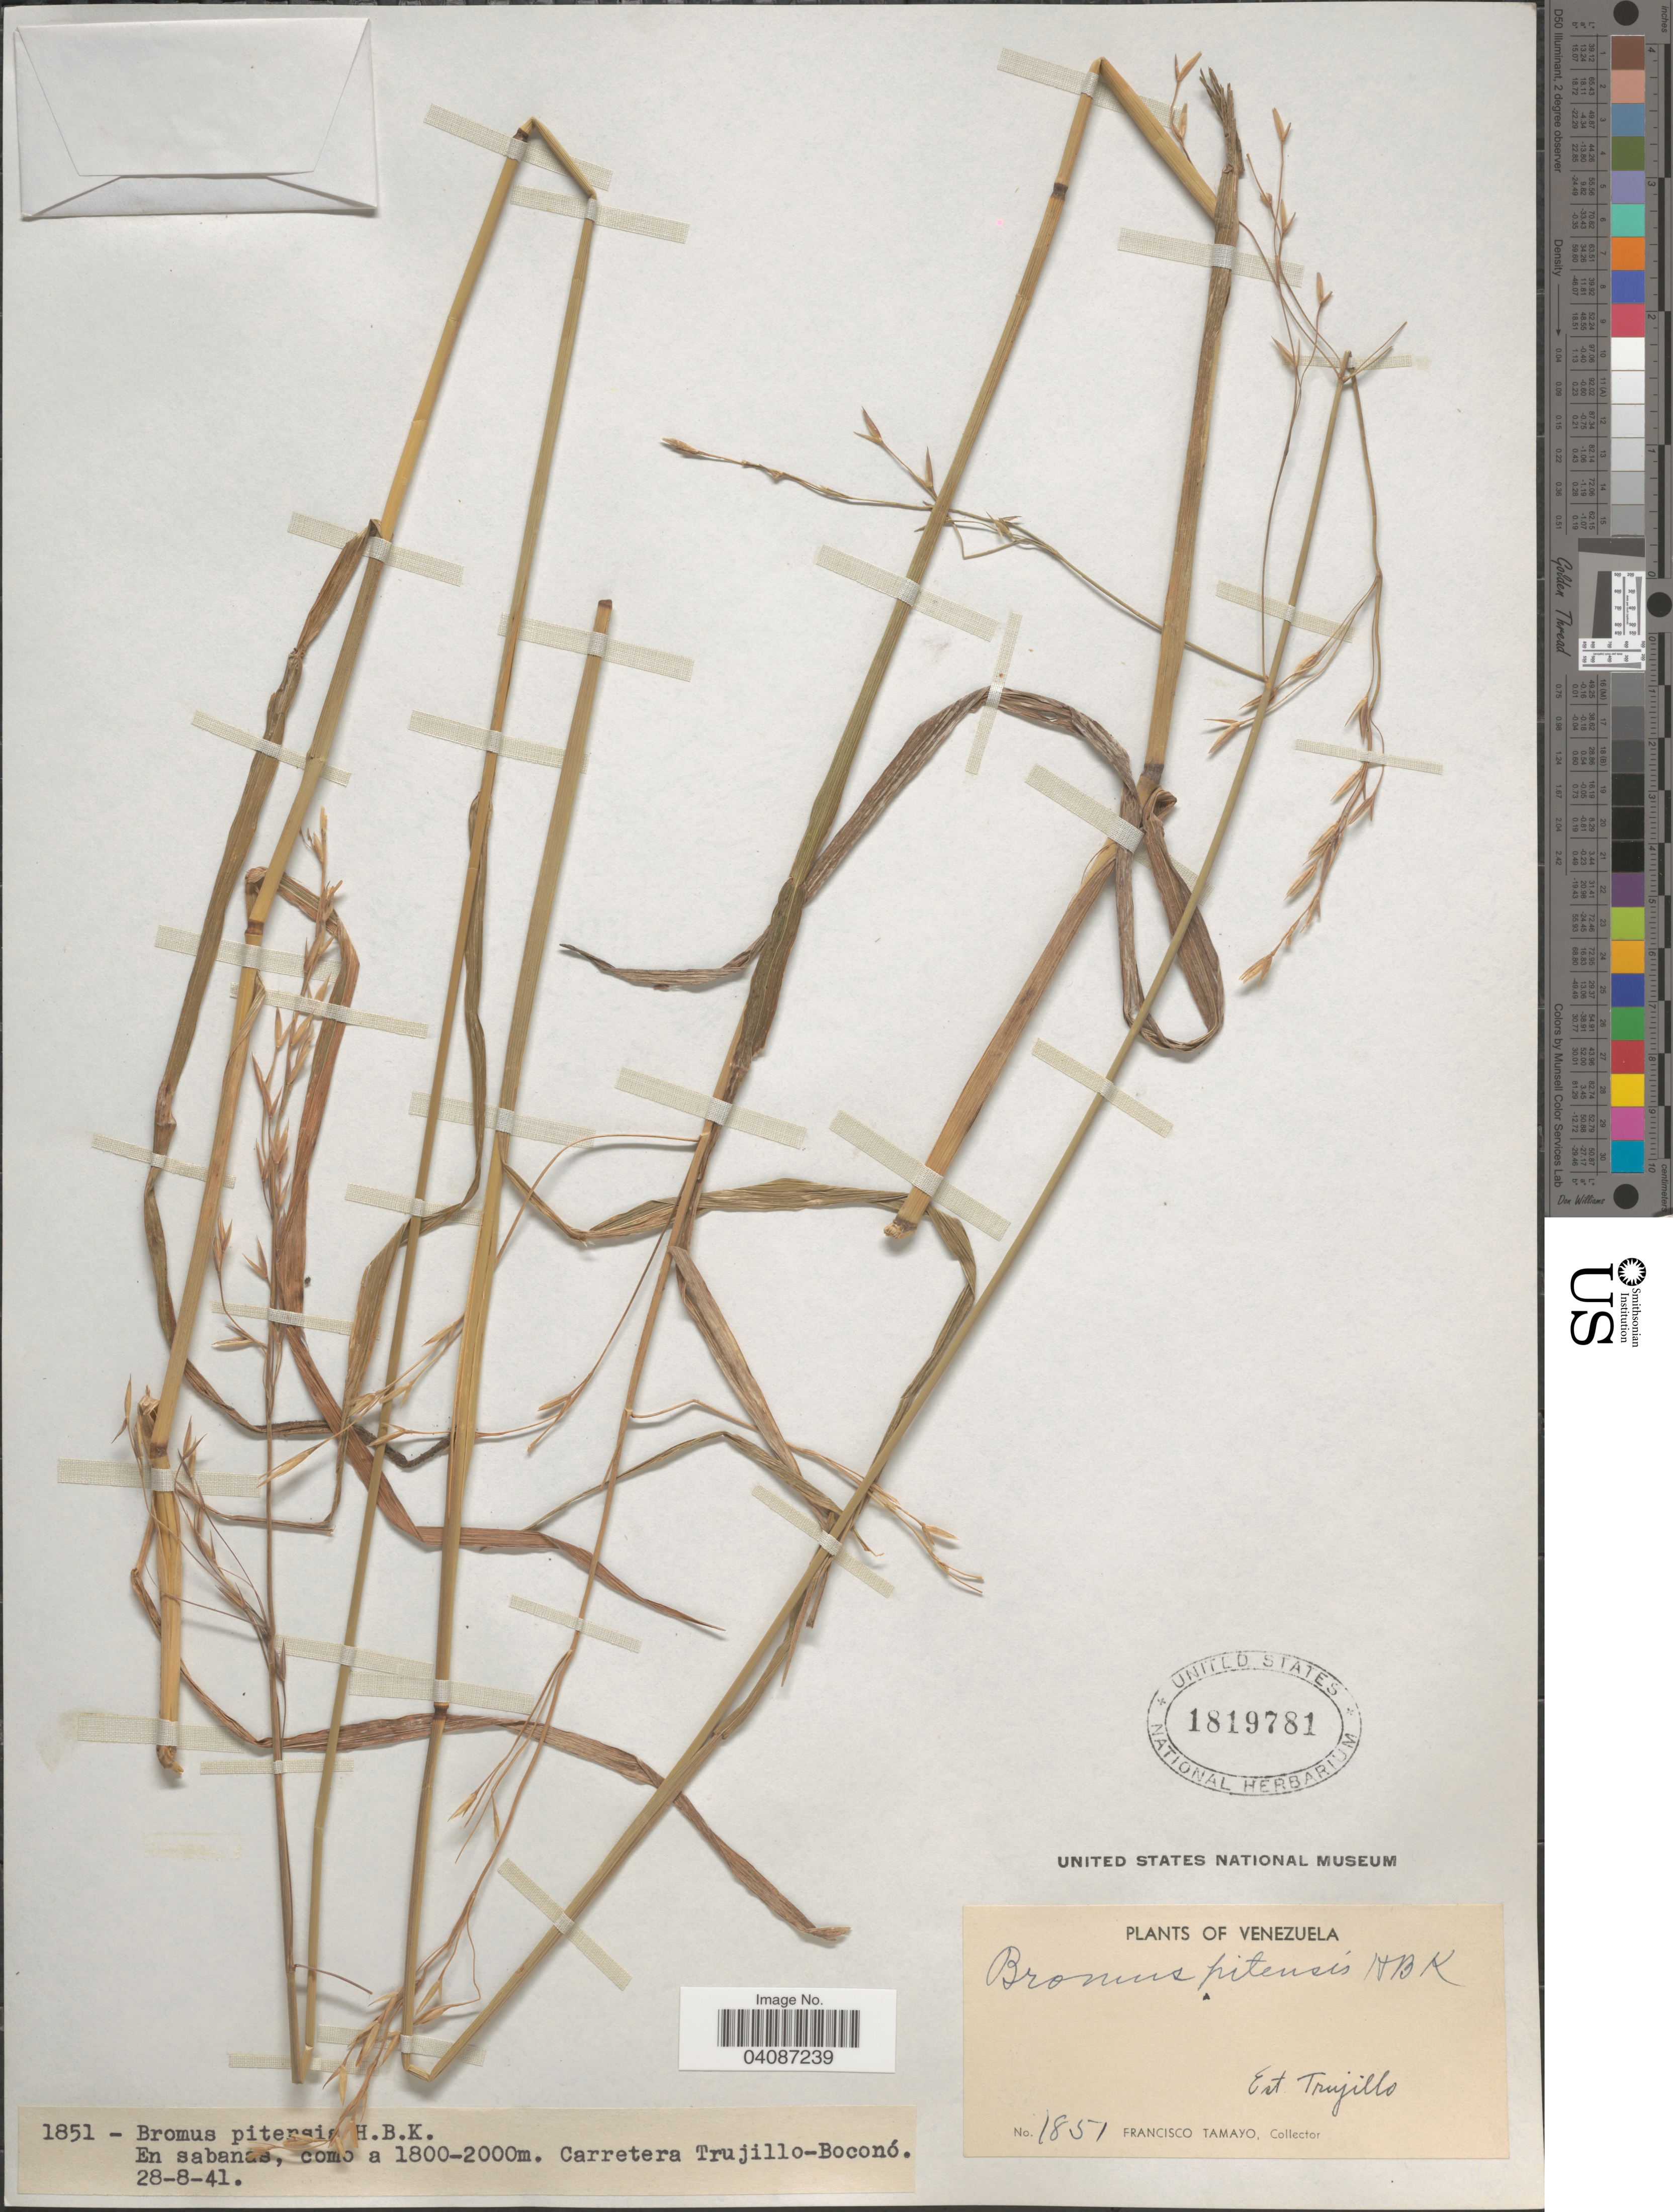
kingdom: Plantae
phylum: Tracheophyta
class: Liliopsida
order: Poales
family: Poaceae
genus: Bromus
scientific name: Bromus pitensis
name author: Kunth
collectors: F. Tamayo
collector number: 1851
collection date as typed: Transcribed d/m/y: 28/8/41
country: Venezuela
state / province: Trujillo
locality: Carretera Trujillo-Boconó.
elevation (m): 1800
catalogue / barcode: US 1819781